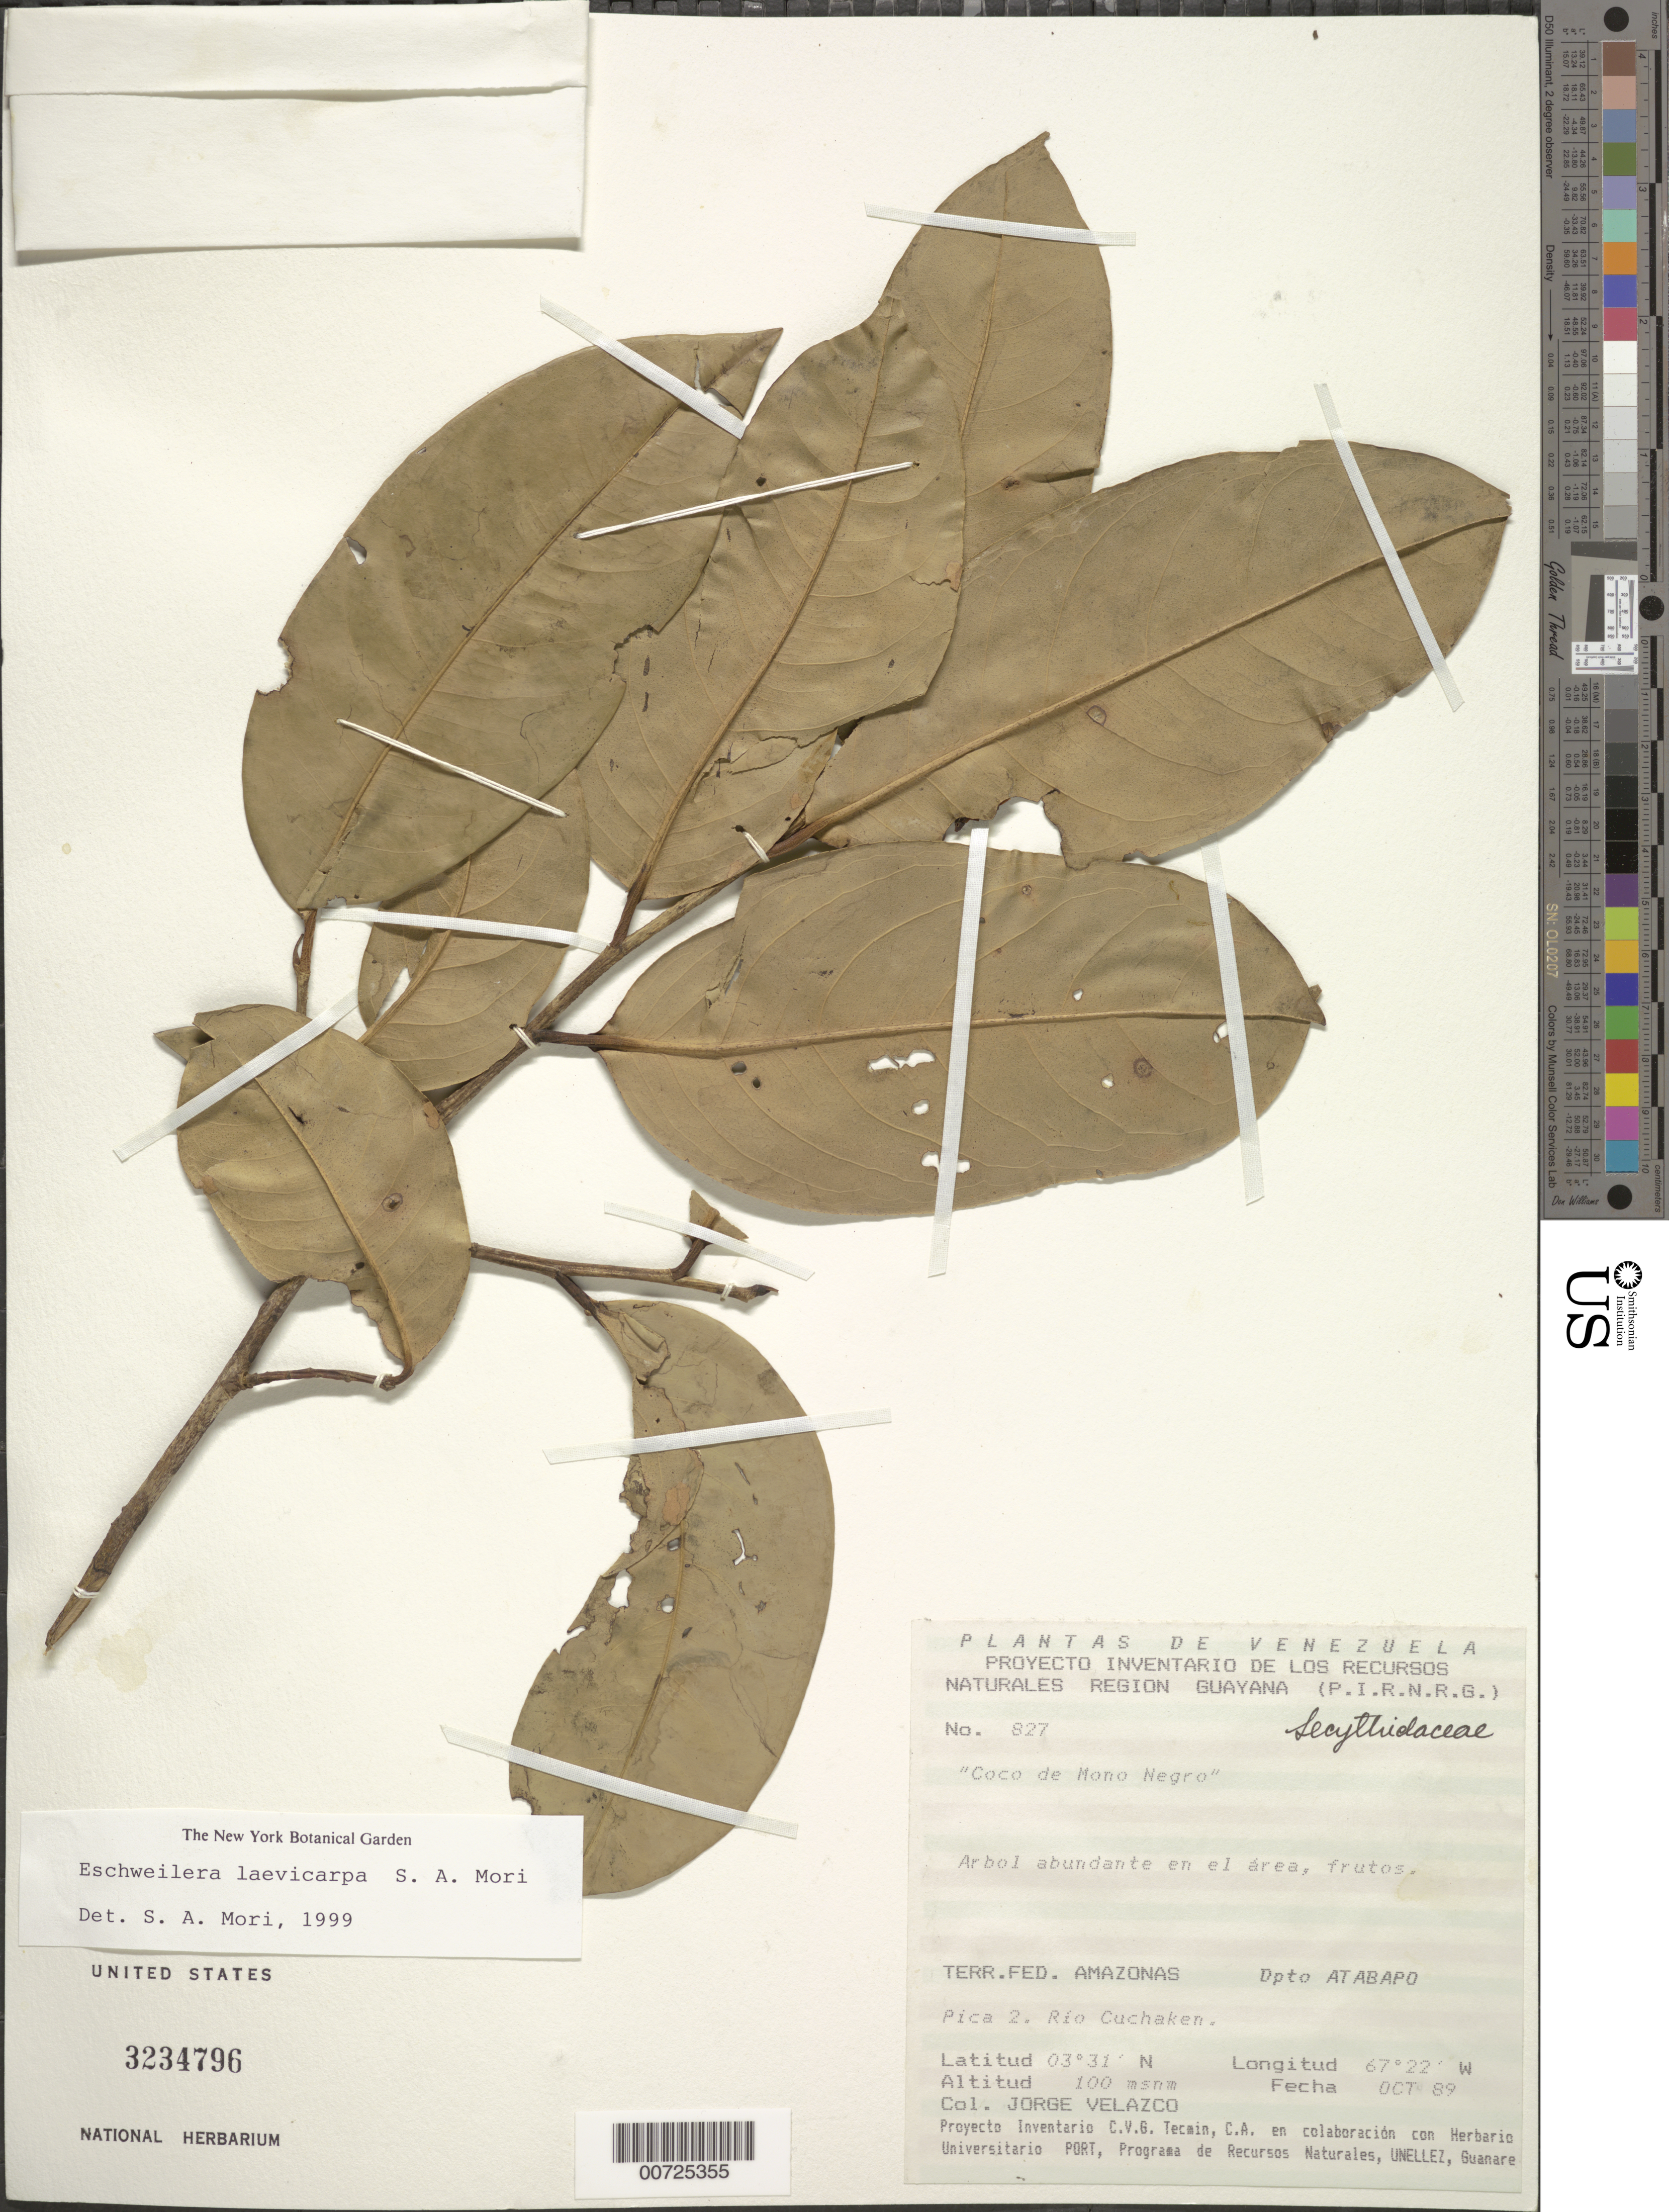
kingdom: Plantae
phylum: Tracheophyta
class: Magnoliopsida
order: Ericales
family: Lecythidaceae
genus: Eschweilera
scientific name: Eschweilera laevicarpa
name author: S.A. Mori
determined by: Mori, Scott A.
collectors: J. Velazco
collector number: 827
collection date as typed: Oct-89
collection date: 1989-10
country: Venezuela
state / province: Amazonas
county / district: Atabapo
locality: Pica 2, Río Cuchaken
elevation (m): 100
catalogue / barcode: US 3234796